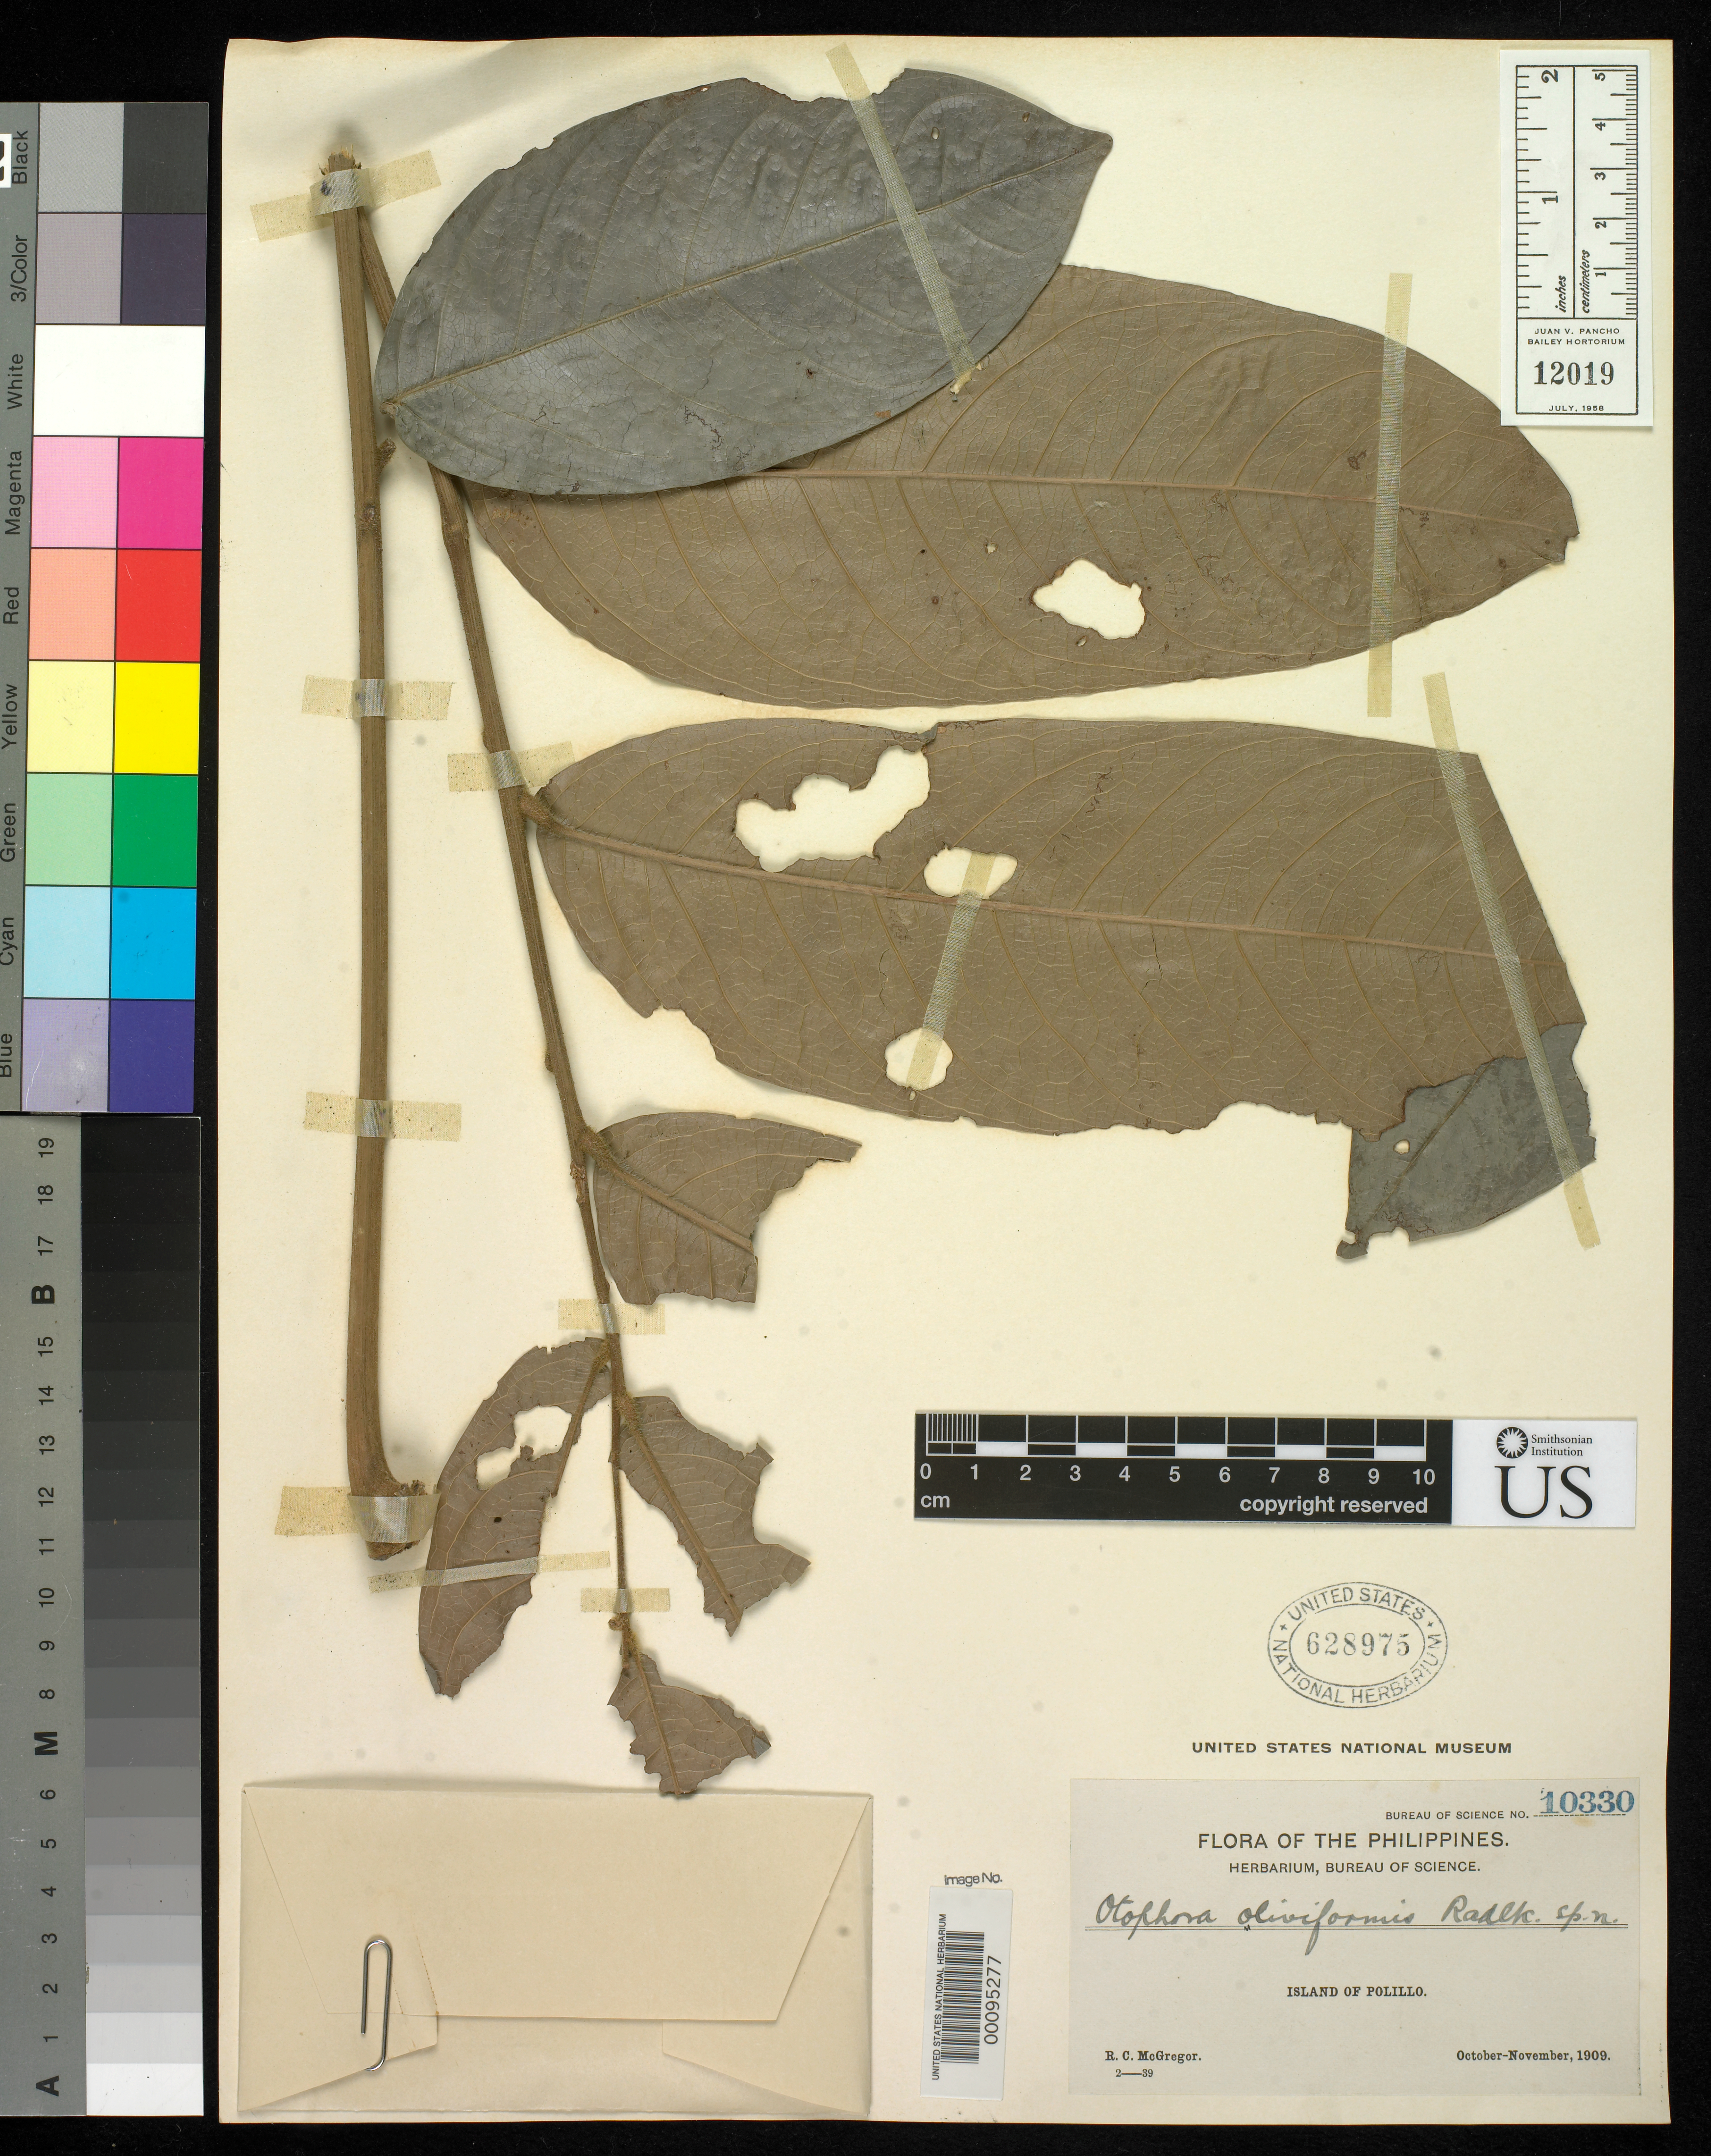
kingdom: Plantae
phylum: Tracheophyta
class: Magnoliopsida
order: Sapindales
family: Sapindaceae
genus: Otophora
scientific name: Otophora oliviformis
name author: Radlk.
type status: Isotype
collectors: R. C. McGregor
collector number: Bur. Sci. 10330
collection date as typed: Oct 1909 to -- Nov 1909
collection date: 1909-10/1909-11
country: Philippines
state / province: Calabarzon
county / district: Quezon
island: Polillo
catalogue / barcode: US 628975